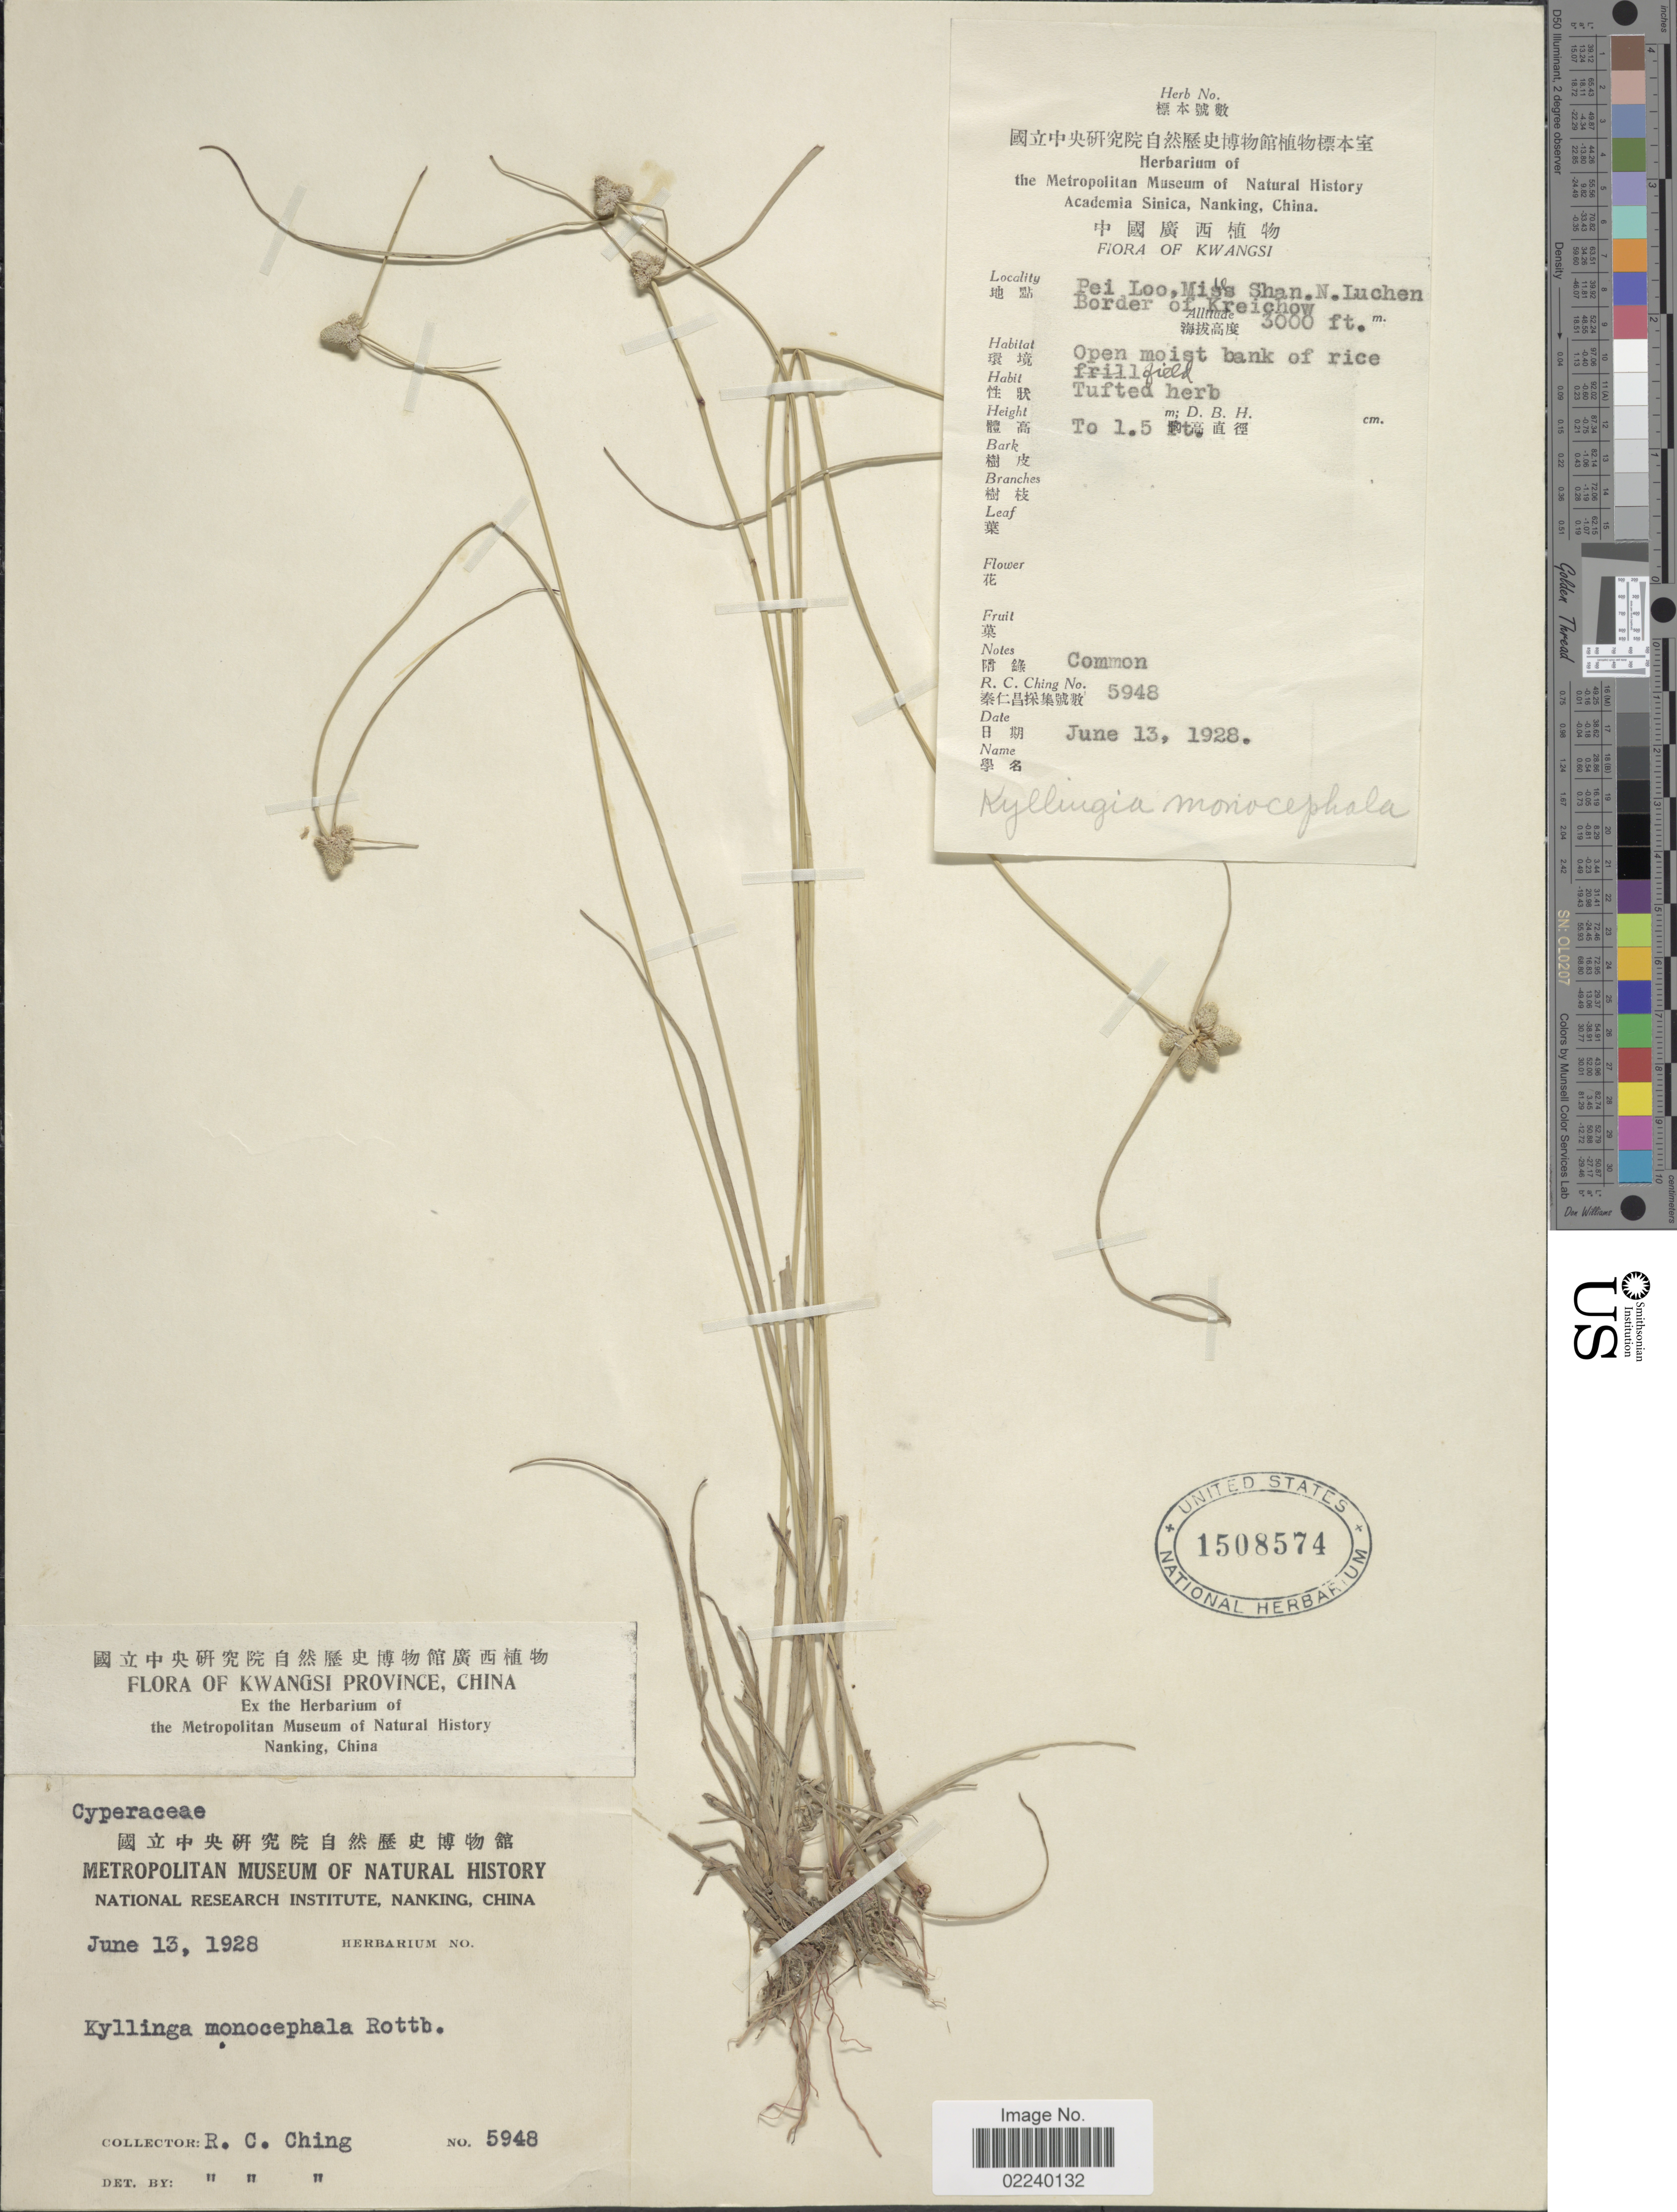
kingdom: Plantae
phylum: Tracheophyta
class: Liliopsida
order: Poales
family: Cyperaceae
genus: Cyperus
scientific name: Cyperus albescens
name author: (Steud.) Larridon & Govaerts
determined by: Strong, M. T., (US), Smithsonian Institution - National Museum of Natural History (UNITED STATES)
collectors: R. C. Ching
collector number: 5948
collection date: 1928-06-13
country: China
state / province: Guangxi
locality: Kwangsi Province, Pei Loo, Muss Shan N. Luchen, Border of Kreichow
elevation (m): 914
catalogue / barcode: US 1508574